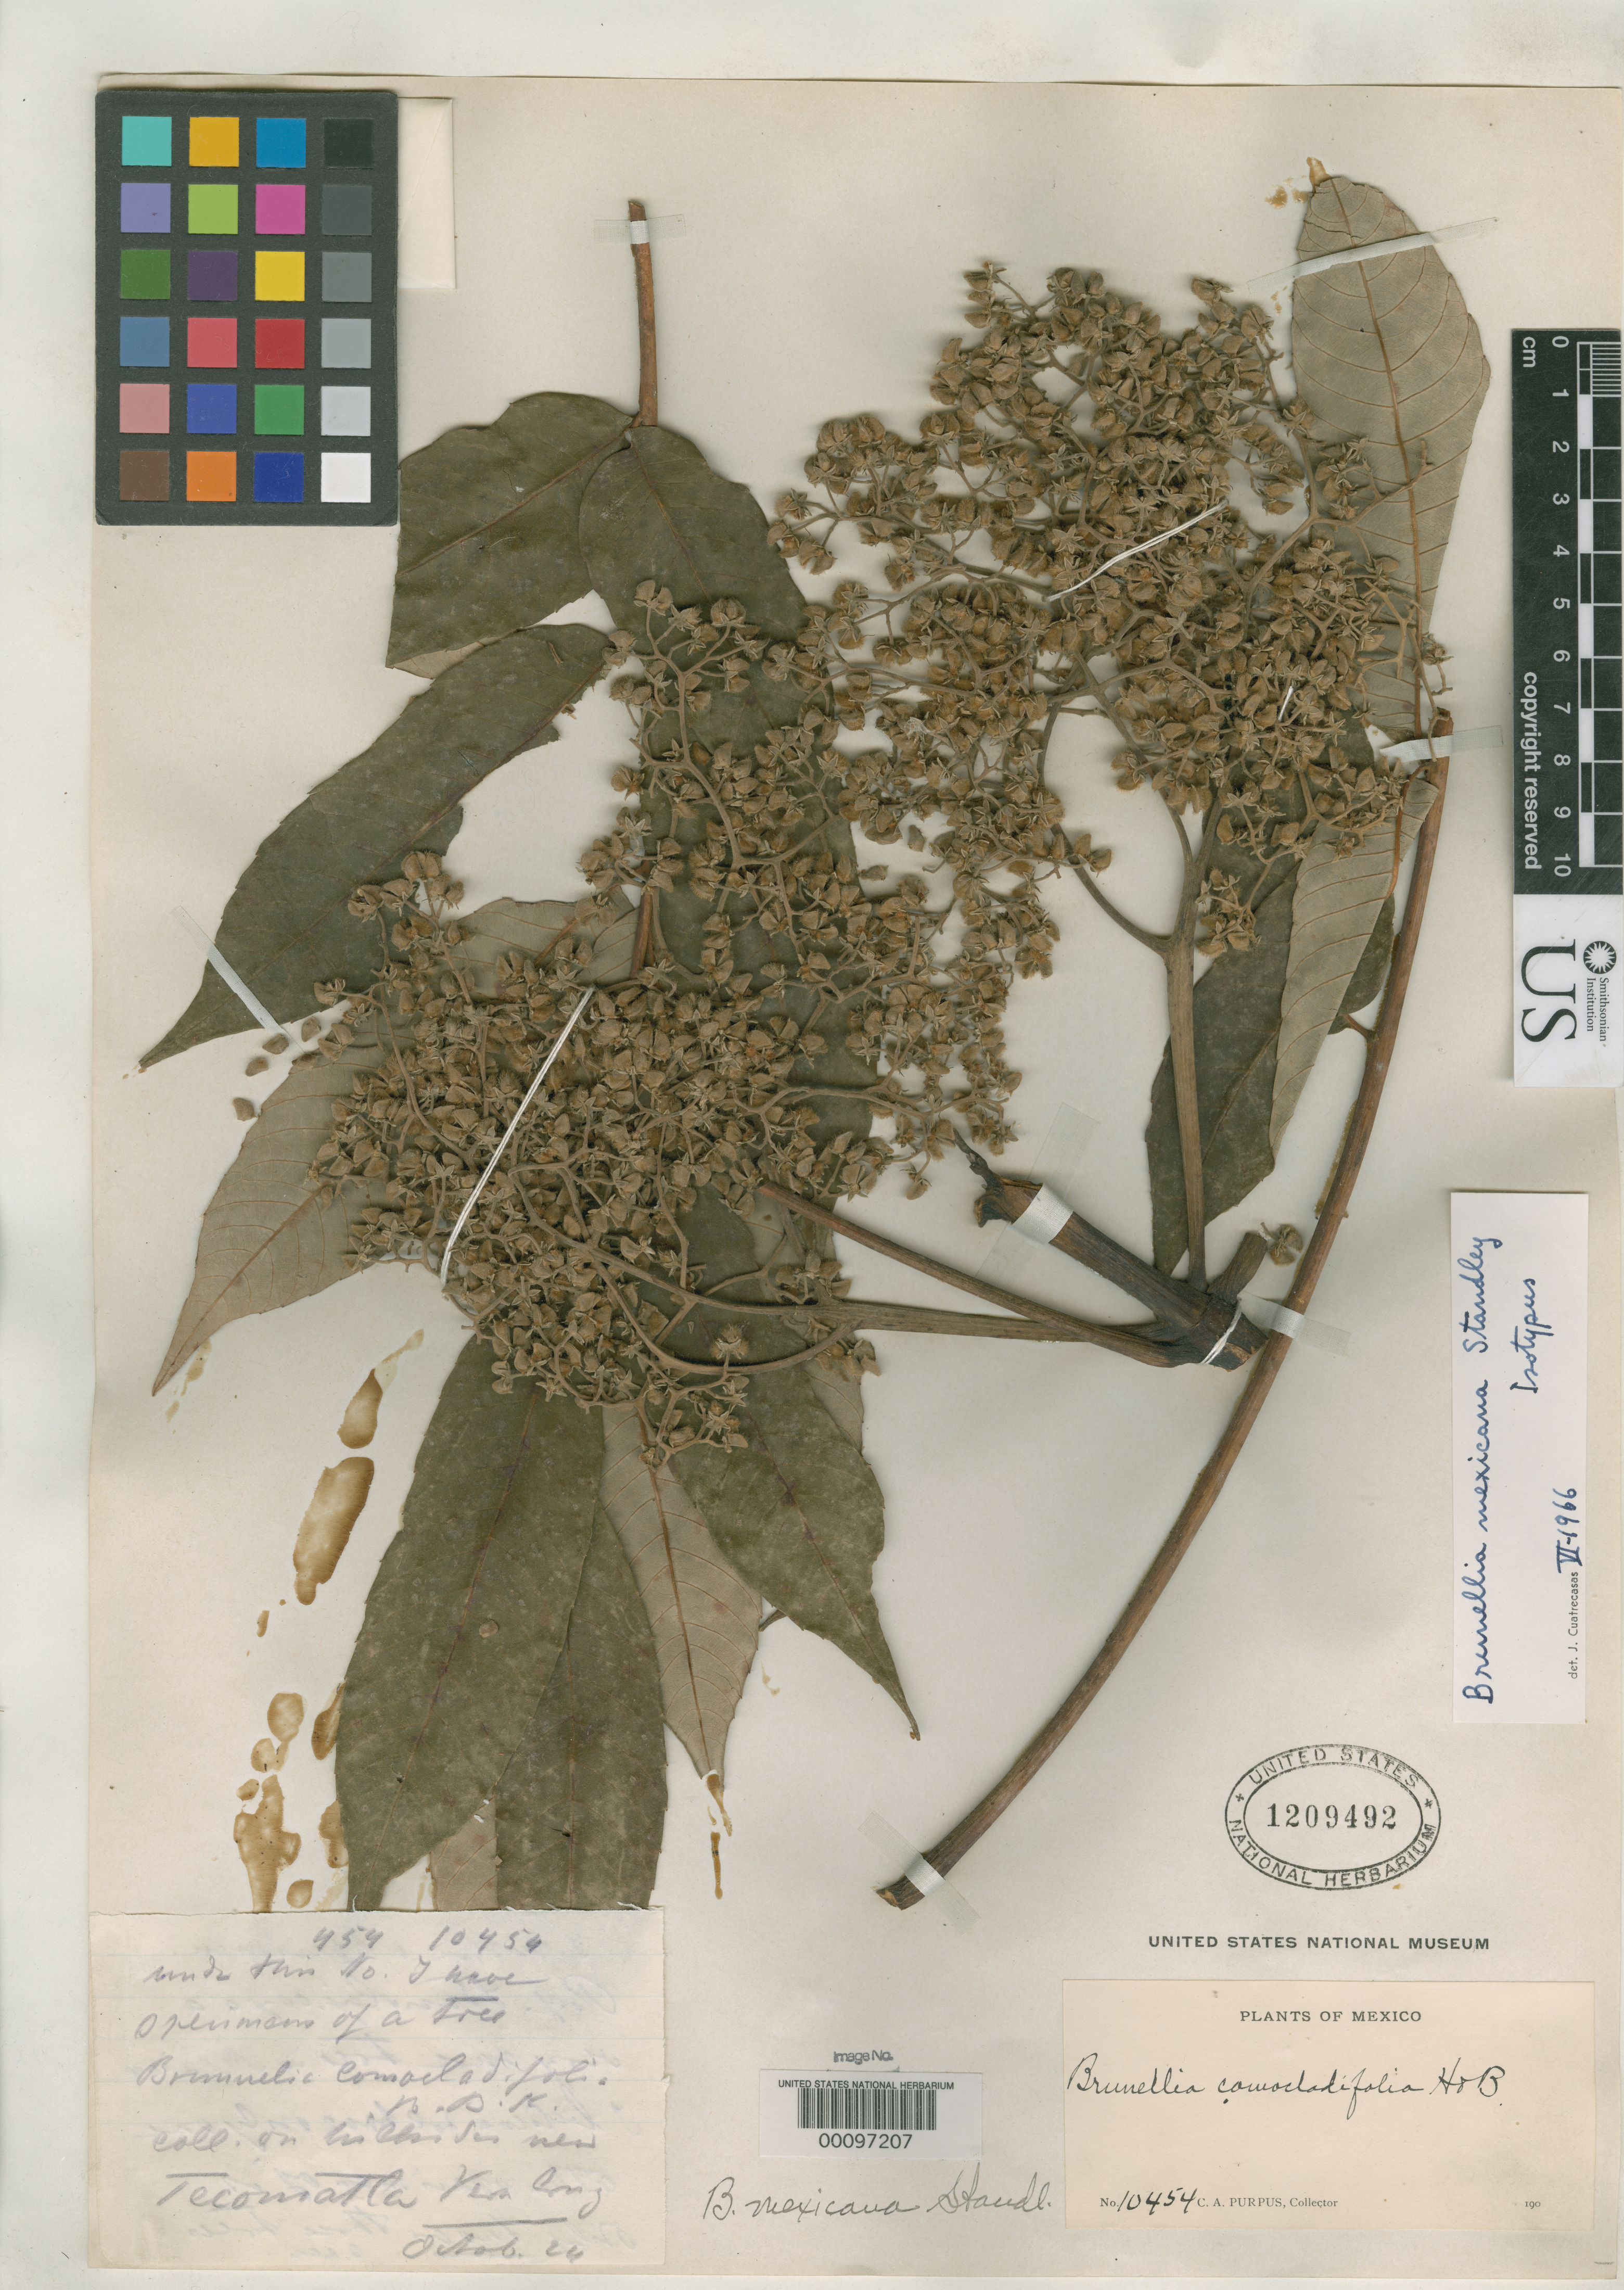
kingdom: Plantae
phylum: Tracheophyta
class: Magnoliopsida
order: Oxalidales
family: Brunelliaceae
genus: Brunellia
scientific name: Brunellia mexicana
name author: Standl.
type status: Isotype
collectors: C. A. Purpus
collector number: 10454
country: Mexico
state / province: Veracruz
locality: Tecomatla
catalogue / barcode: US 1209492